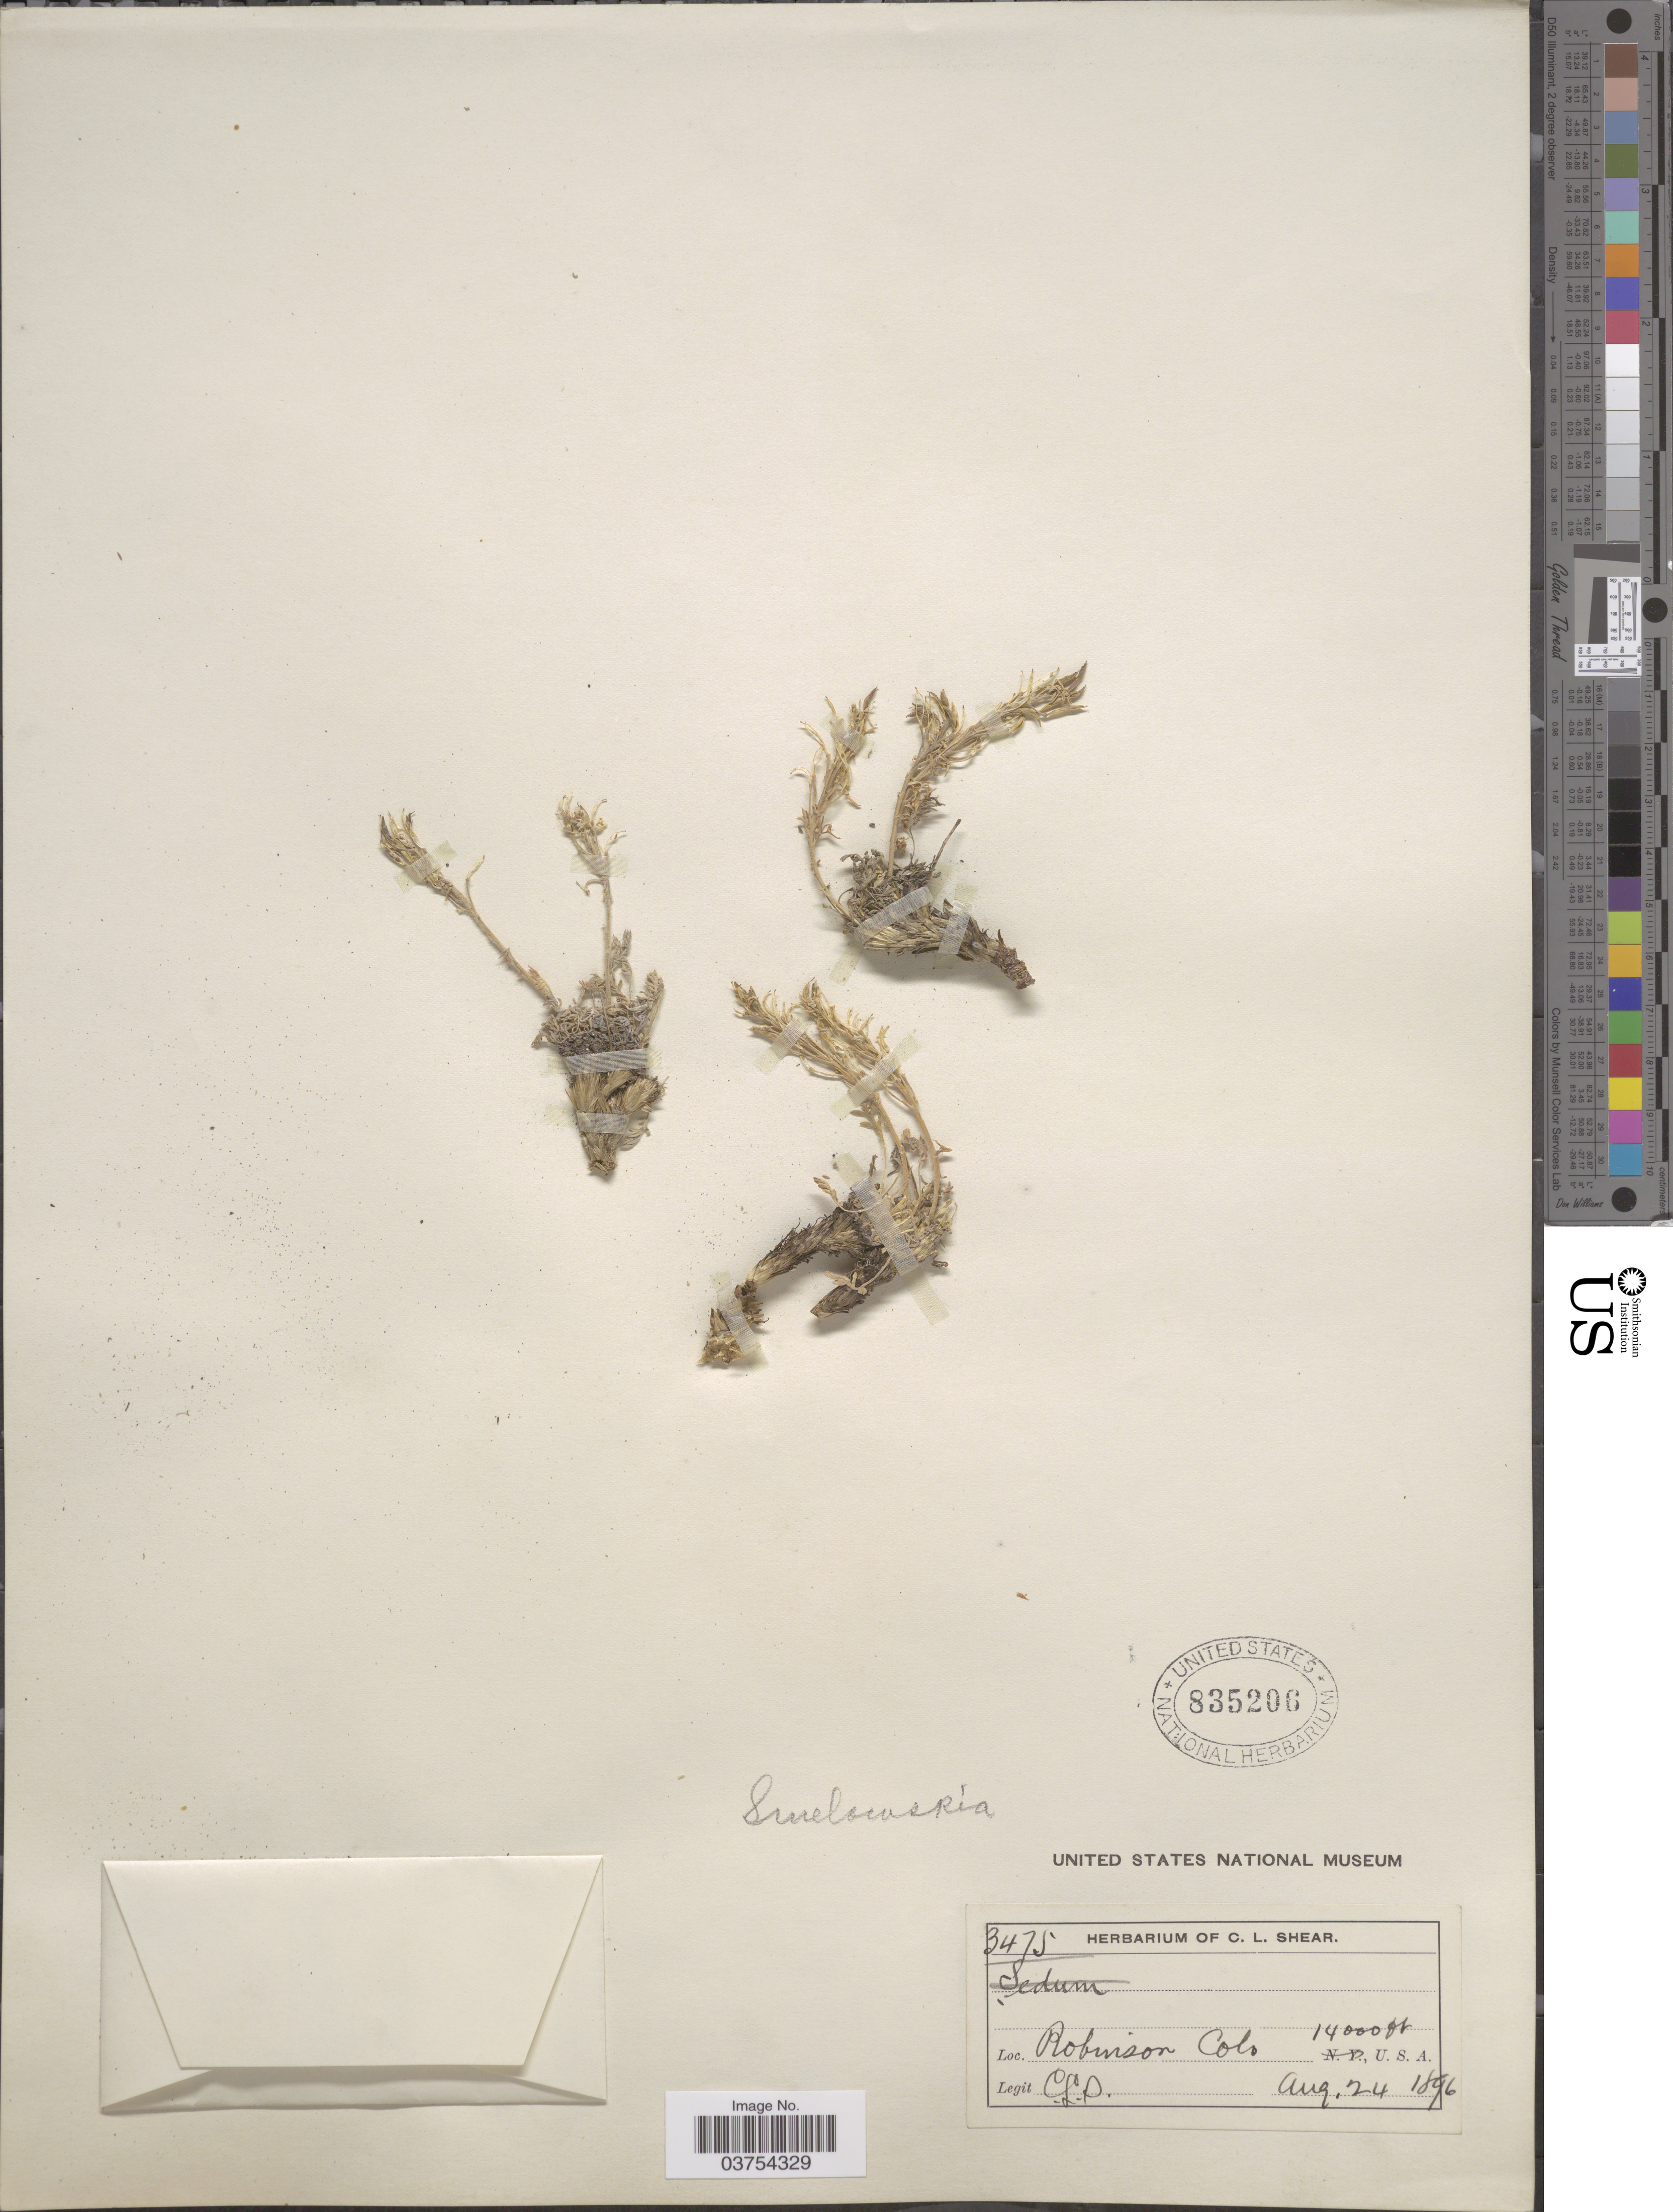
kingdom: Plantae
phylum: Tracheophyta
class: Magnoliopsida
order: Brassicales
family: Brassicaceae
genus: Smelowskia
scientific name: Smelowskia calycina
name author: (Stephan) C.A. Mey.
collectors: C. L. Shear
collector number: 3475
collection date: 1896-08-24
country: United States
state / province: Colorado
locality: Robinson.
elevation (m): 4267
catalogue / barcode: US 835206